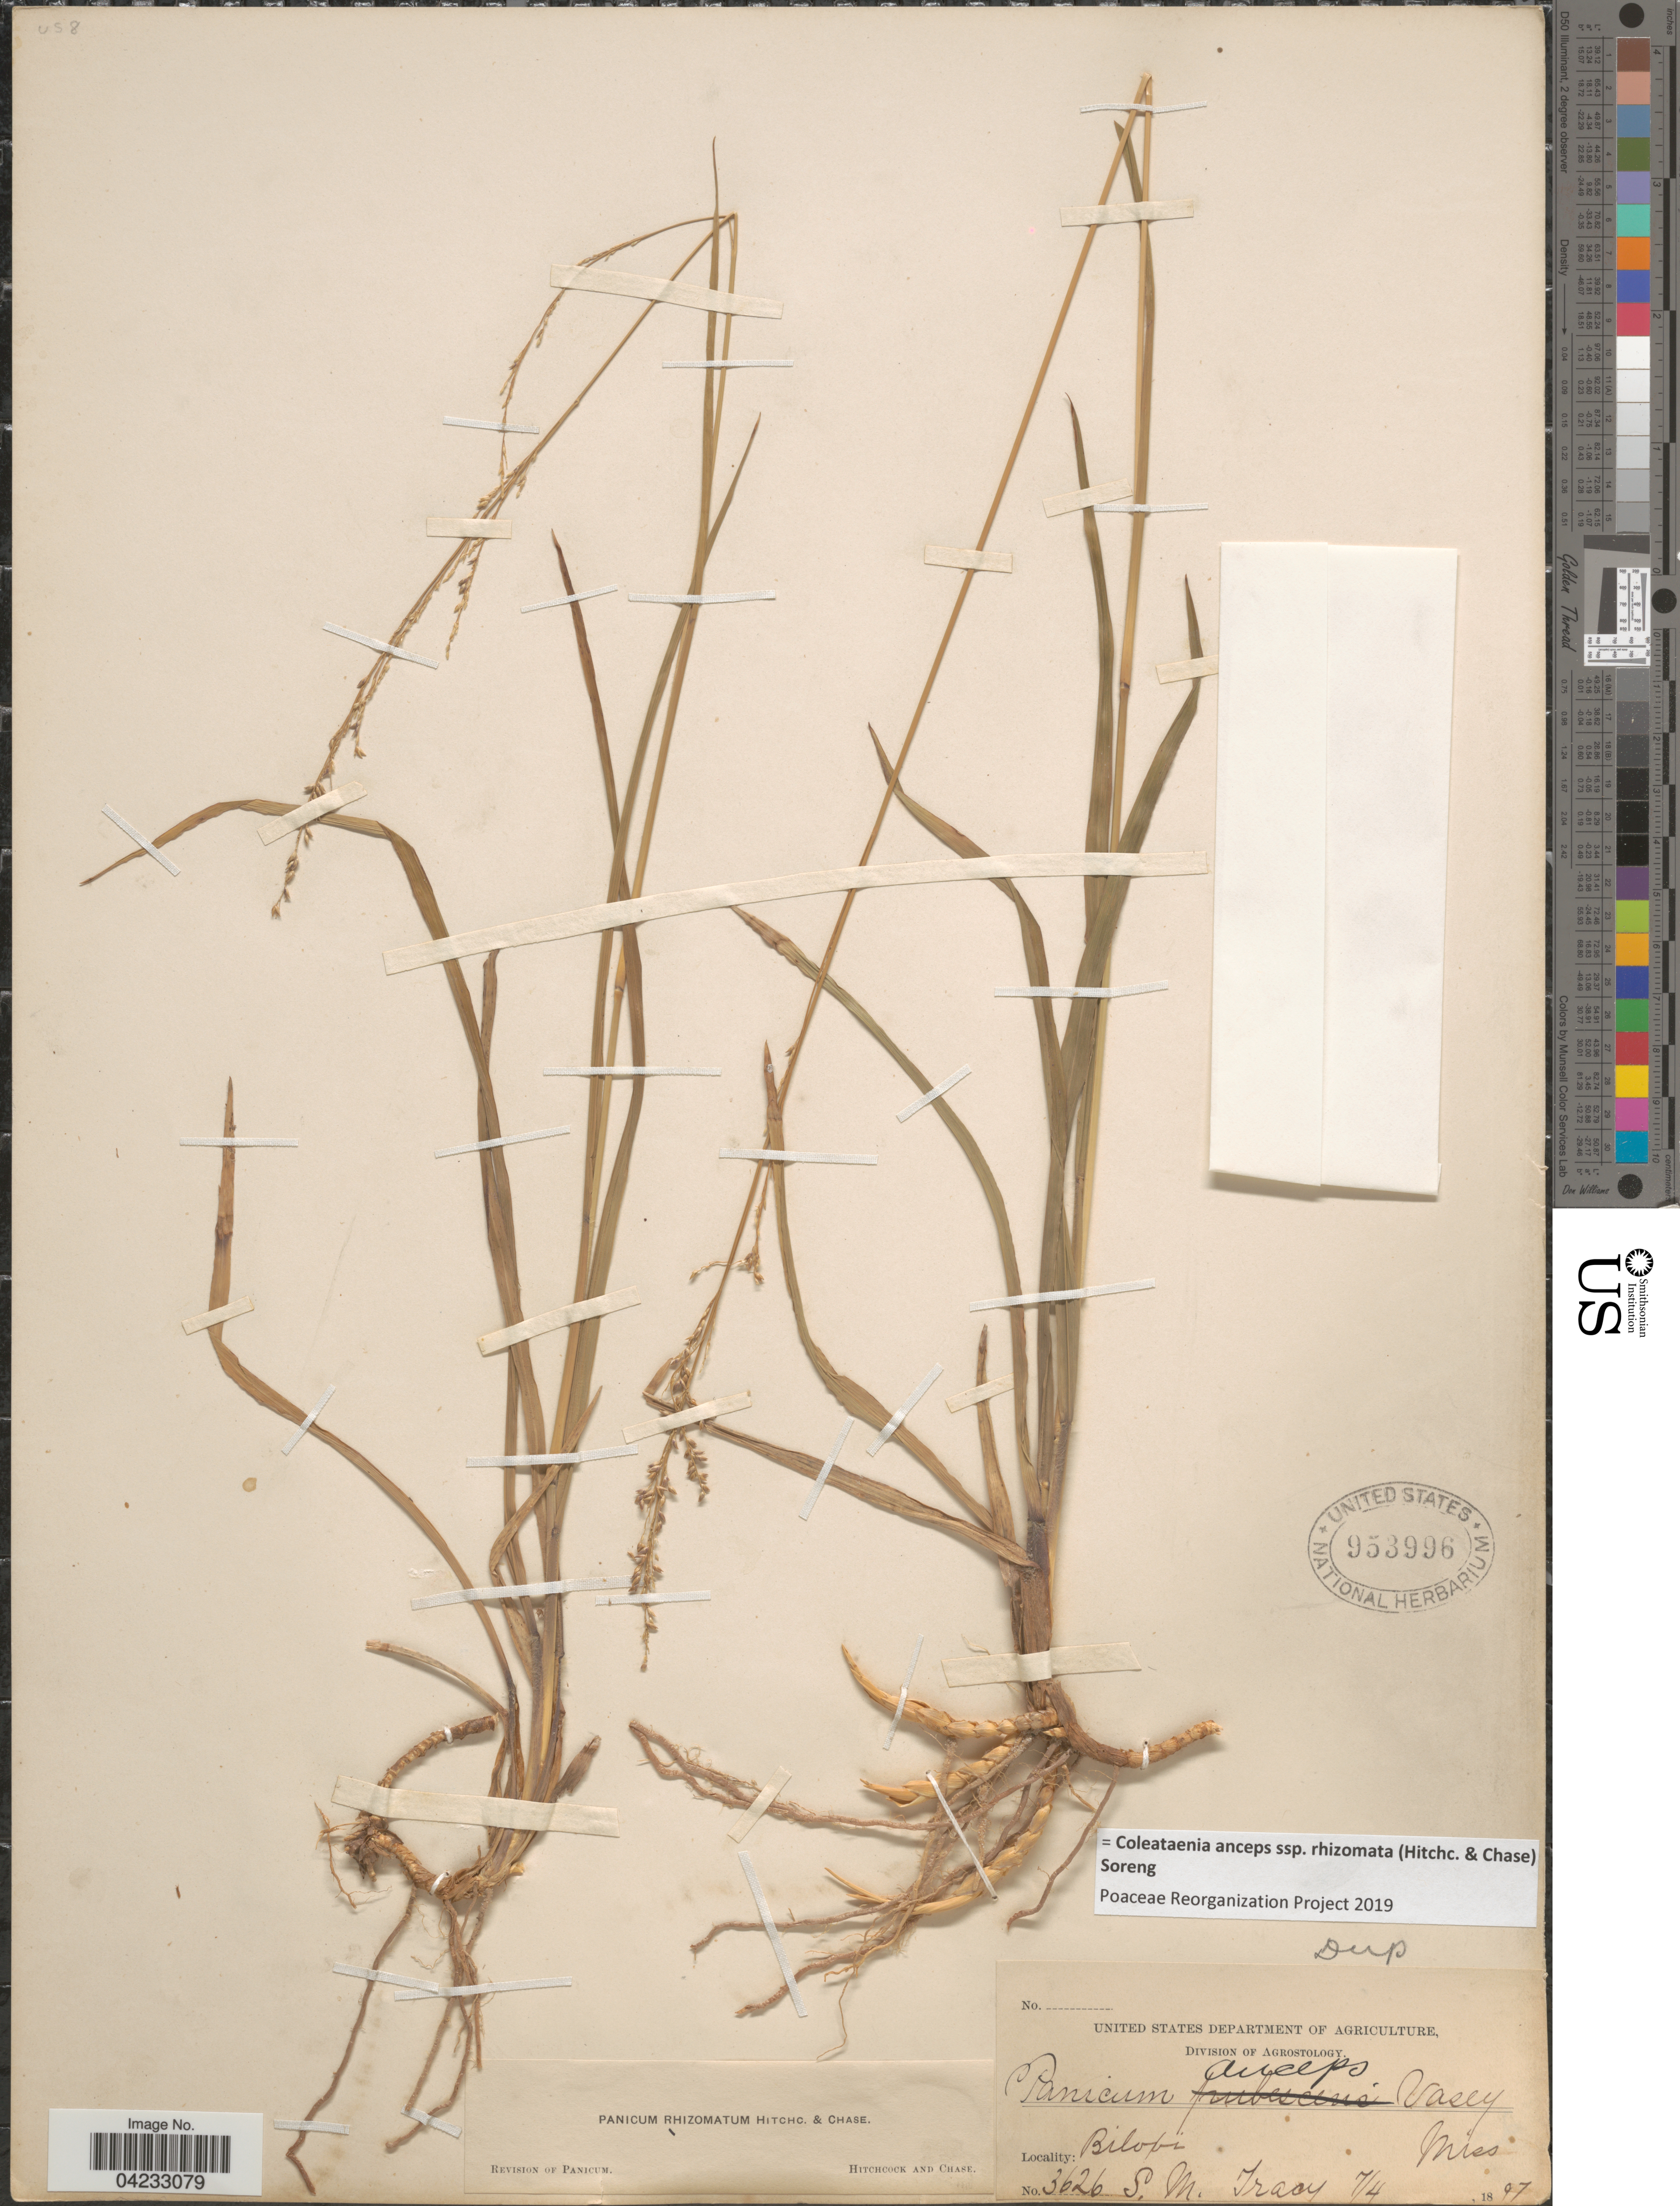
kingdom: Plantae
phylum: Tracheophyta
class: Liliopsida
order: Poales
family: Poaceae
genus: Coleataenia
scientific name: Coleataenia anceps subsp. rhizomata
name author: (Hitchc. & Chase) Soreng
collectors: S. M. Tracy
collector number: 3626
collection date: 1897-07-04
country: United States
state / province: Mississippi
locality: Biloxi.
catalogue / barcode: US 953996